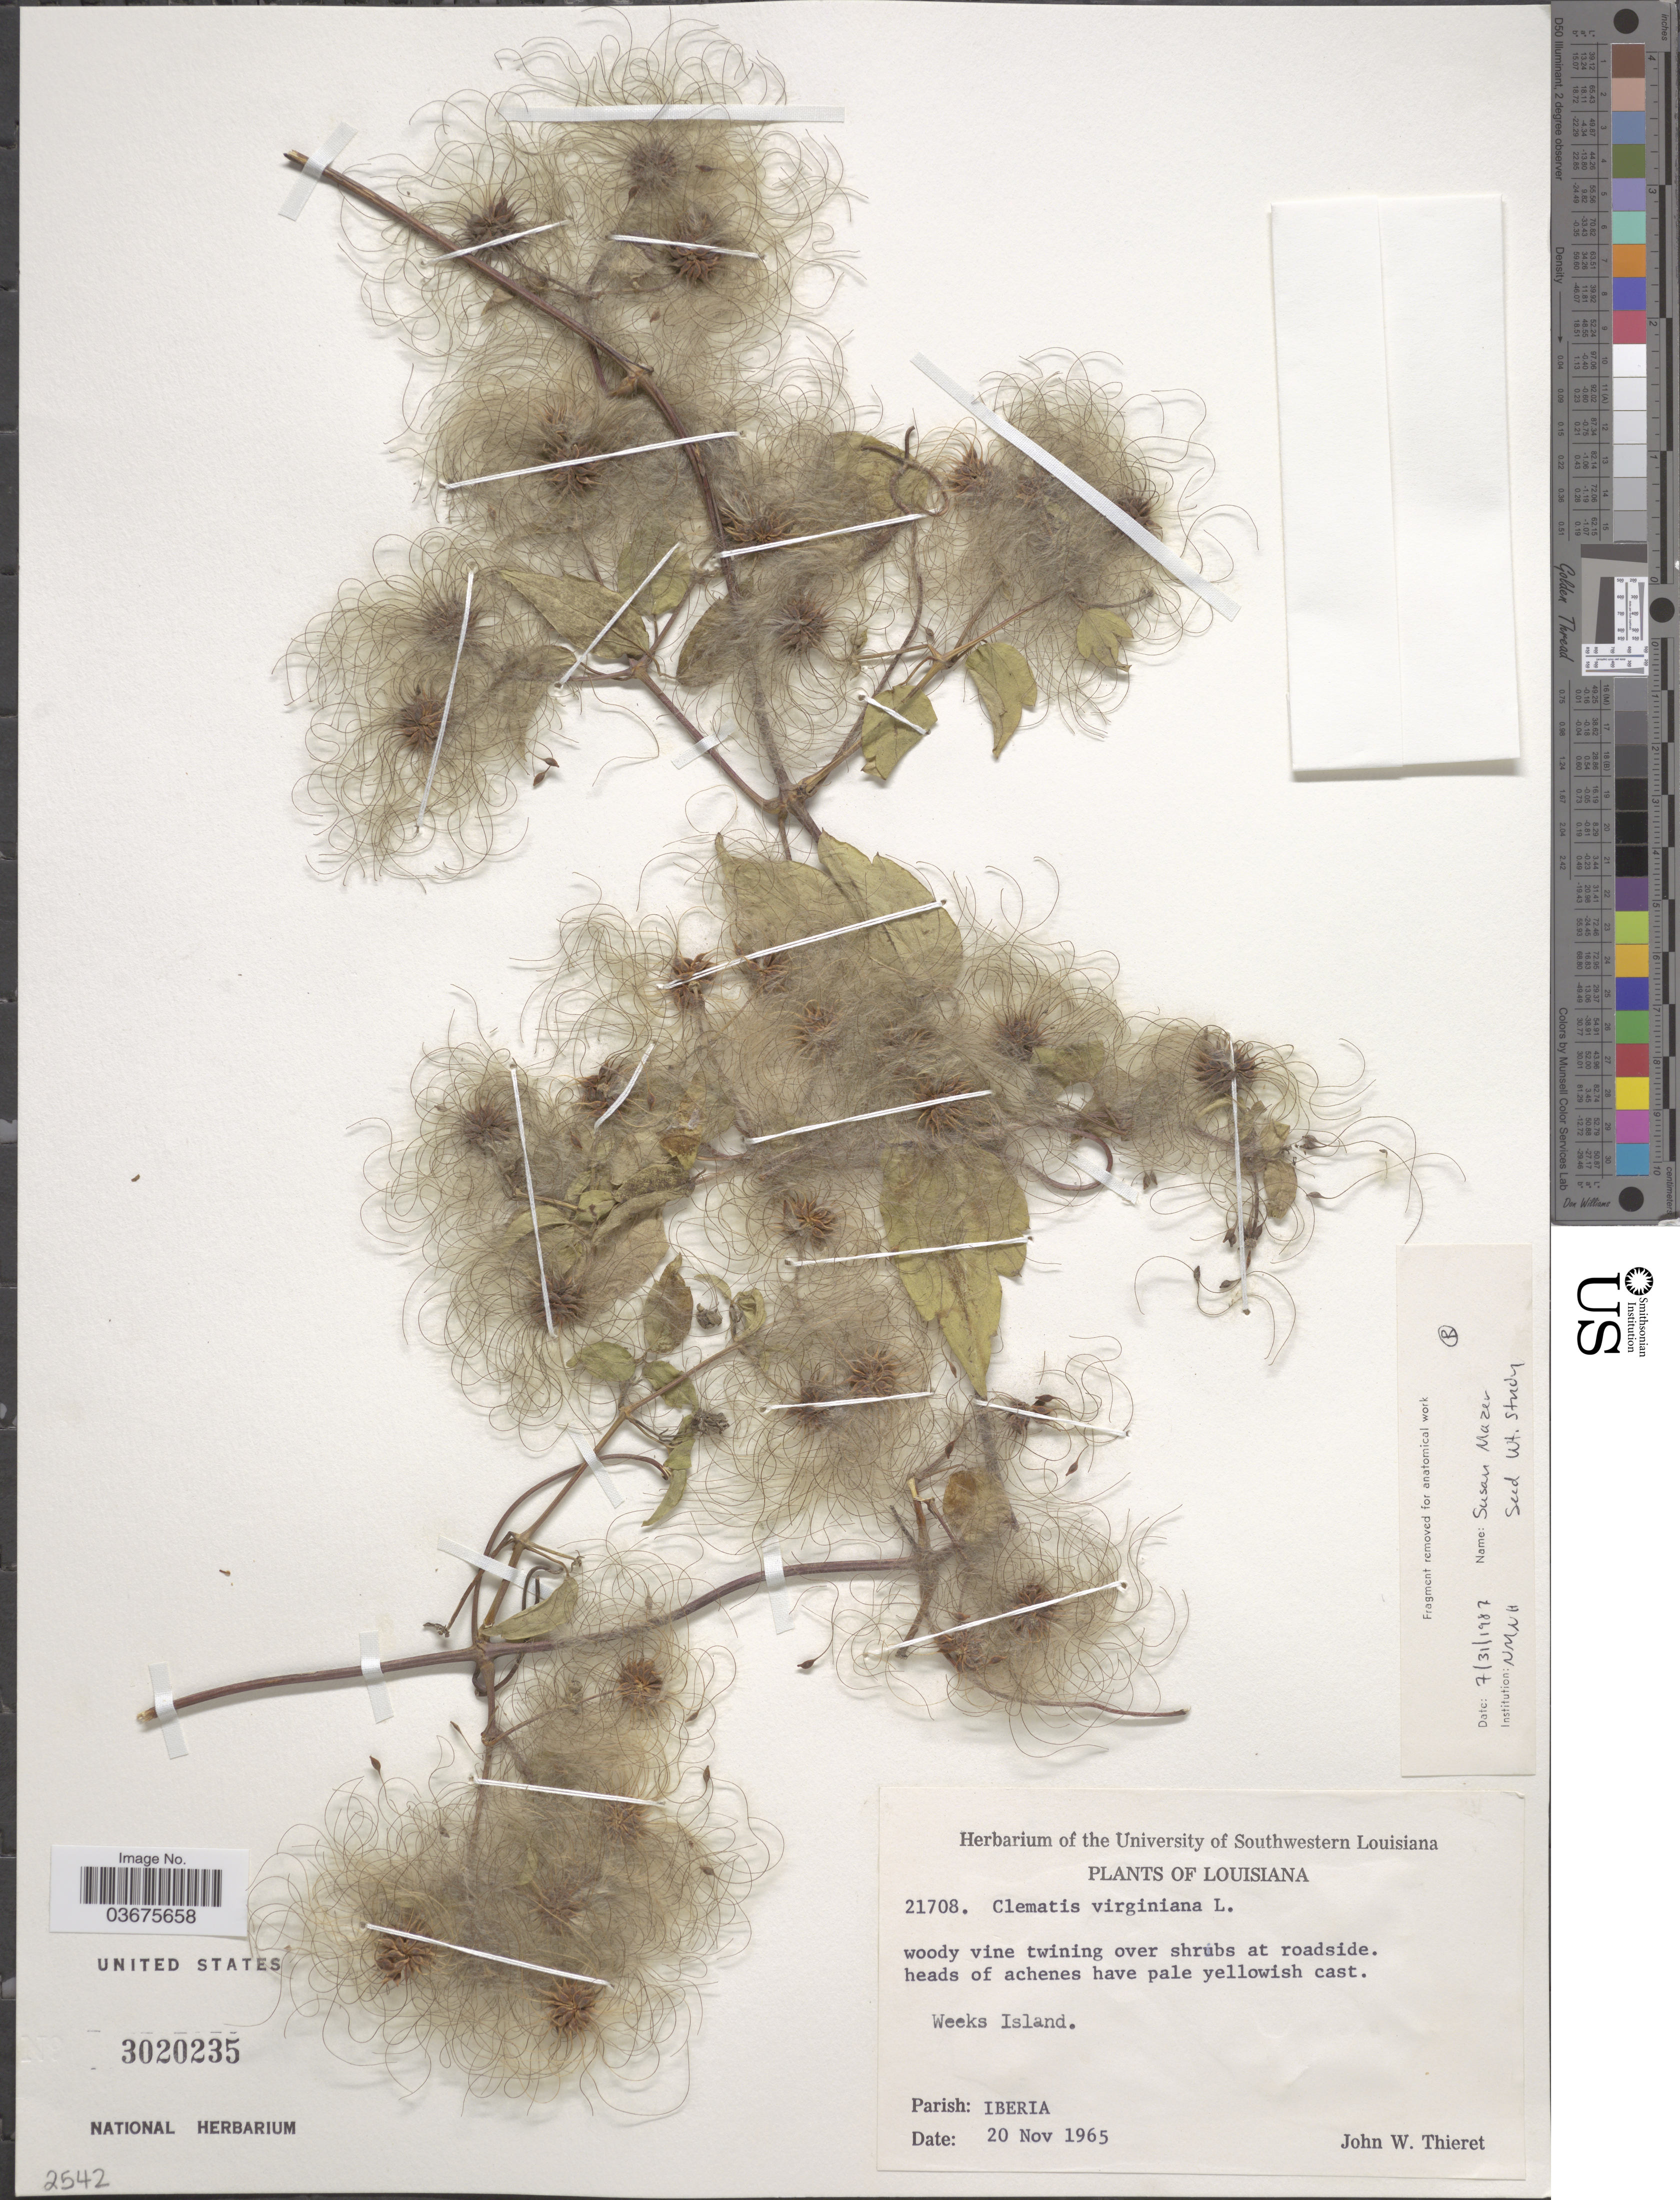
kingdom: Plantae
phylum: Tracheophyta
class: Magnoliopsida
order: Ranunculales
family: Ranunculaceae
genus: Clematis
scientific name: Clematis virginiana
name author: L.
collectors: J. W. Thieret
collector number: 21708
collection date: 1965-11-20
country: United States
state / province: Louisiana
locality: Weeks Island. Parish: Iberia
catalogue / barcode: US 3020235